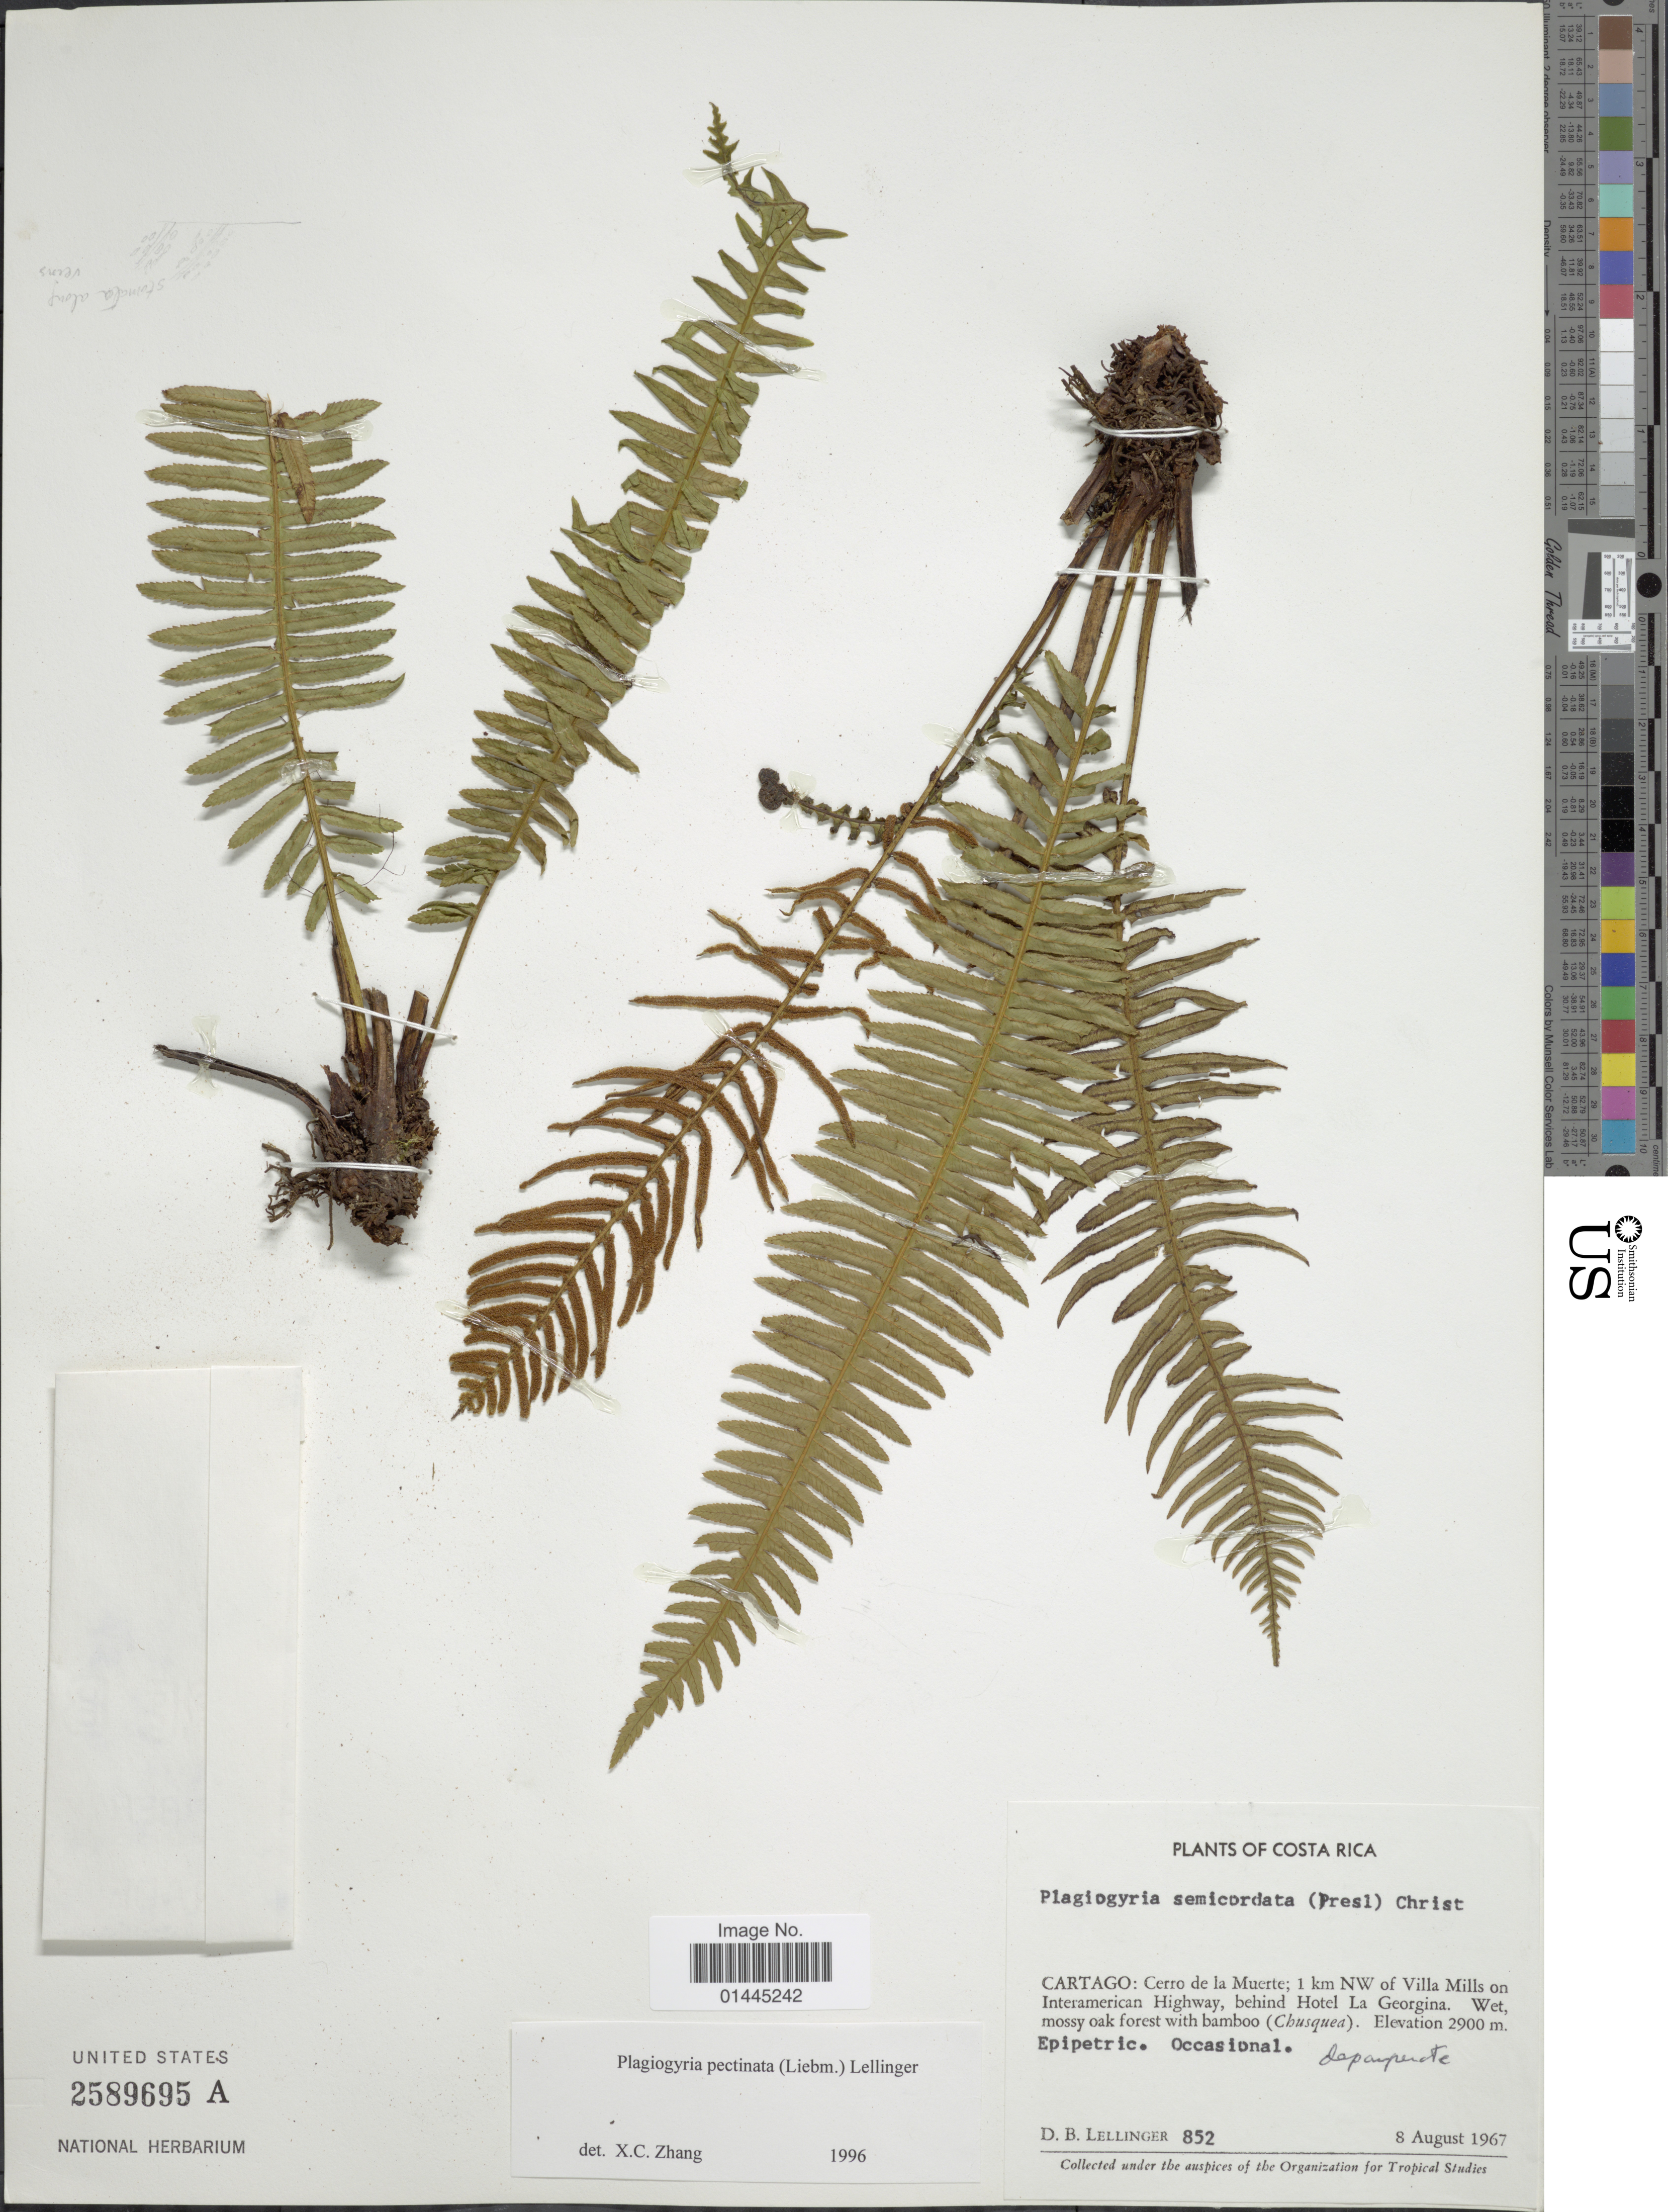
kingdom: Plantae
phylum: Tracheophyta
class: Polypodiopsida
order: Cyatheales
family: Plagiogyriaceae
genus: Plagiogyria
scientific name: Plagiogyria semicordata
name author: (C. Presl) Christ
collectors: D. B. Lellinger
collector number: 852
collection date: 1967-08-08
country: Costa Rica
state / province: Cartago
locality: Cerro de la Muerte; 1 km NW of Villa Mills on Interamerican Highway, behind Hotel La Georgina.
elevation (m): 2900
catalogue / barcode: US 2589695A